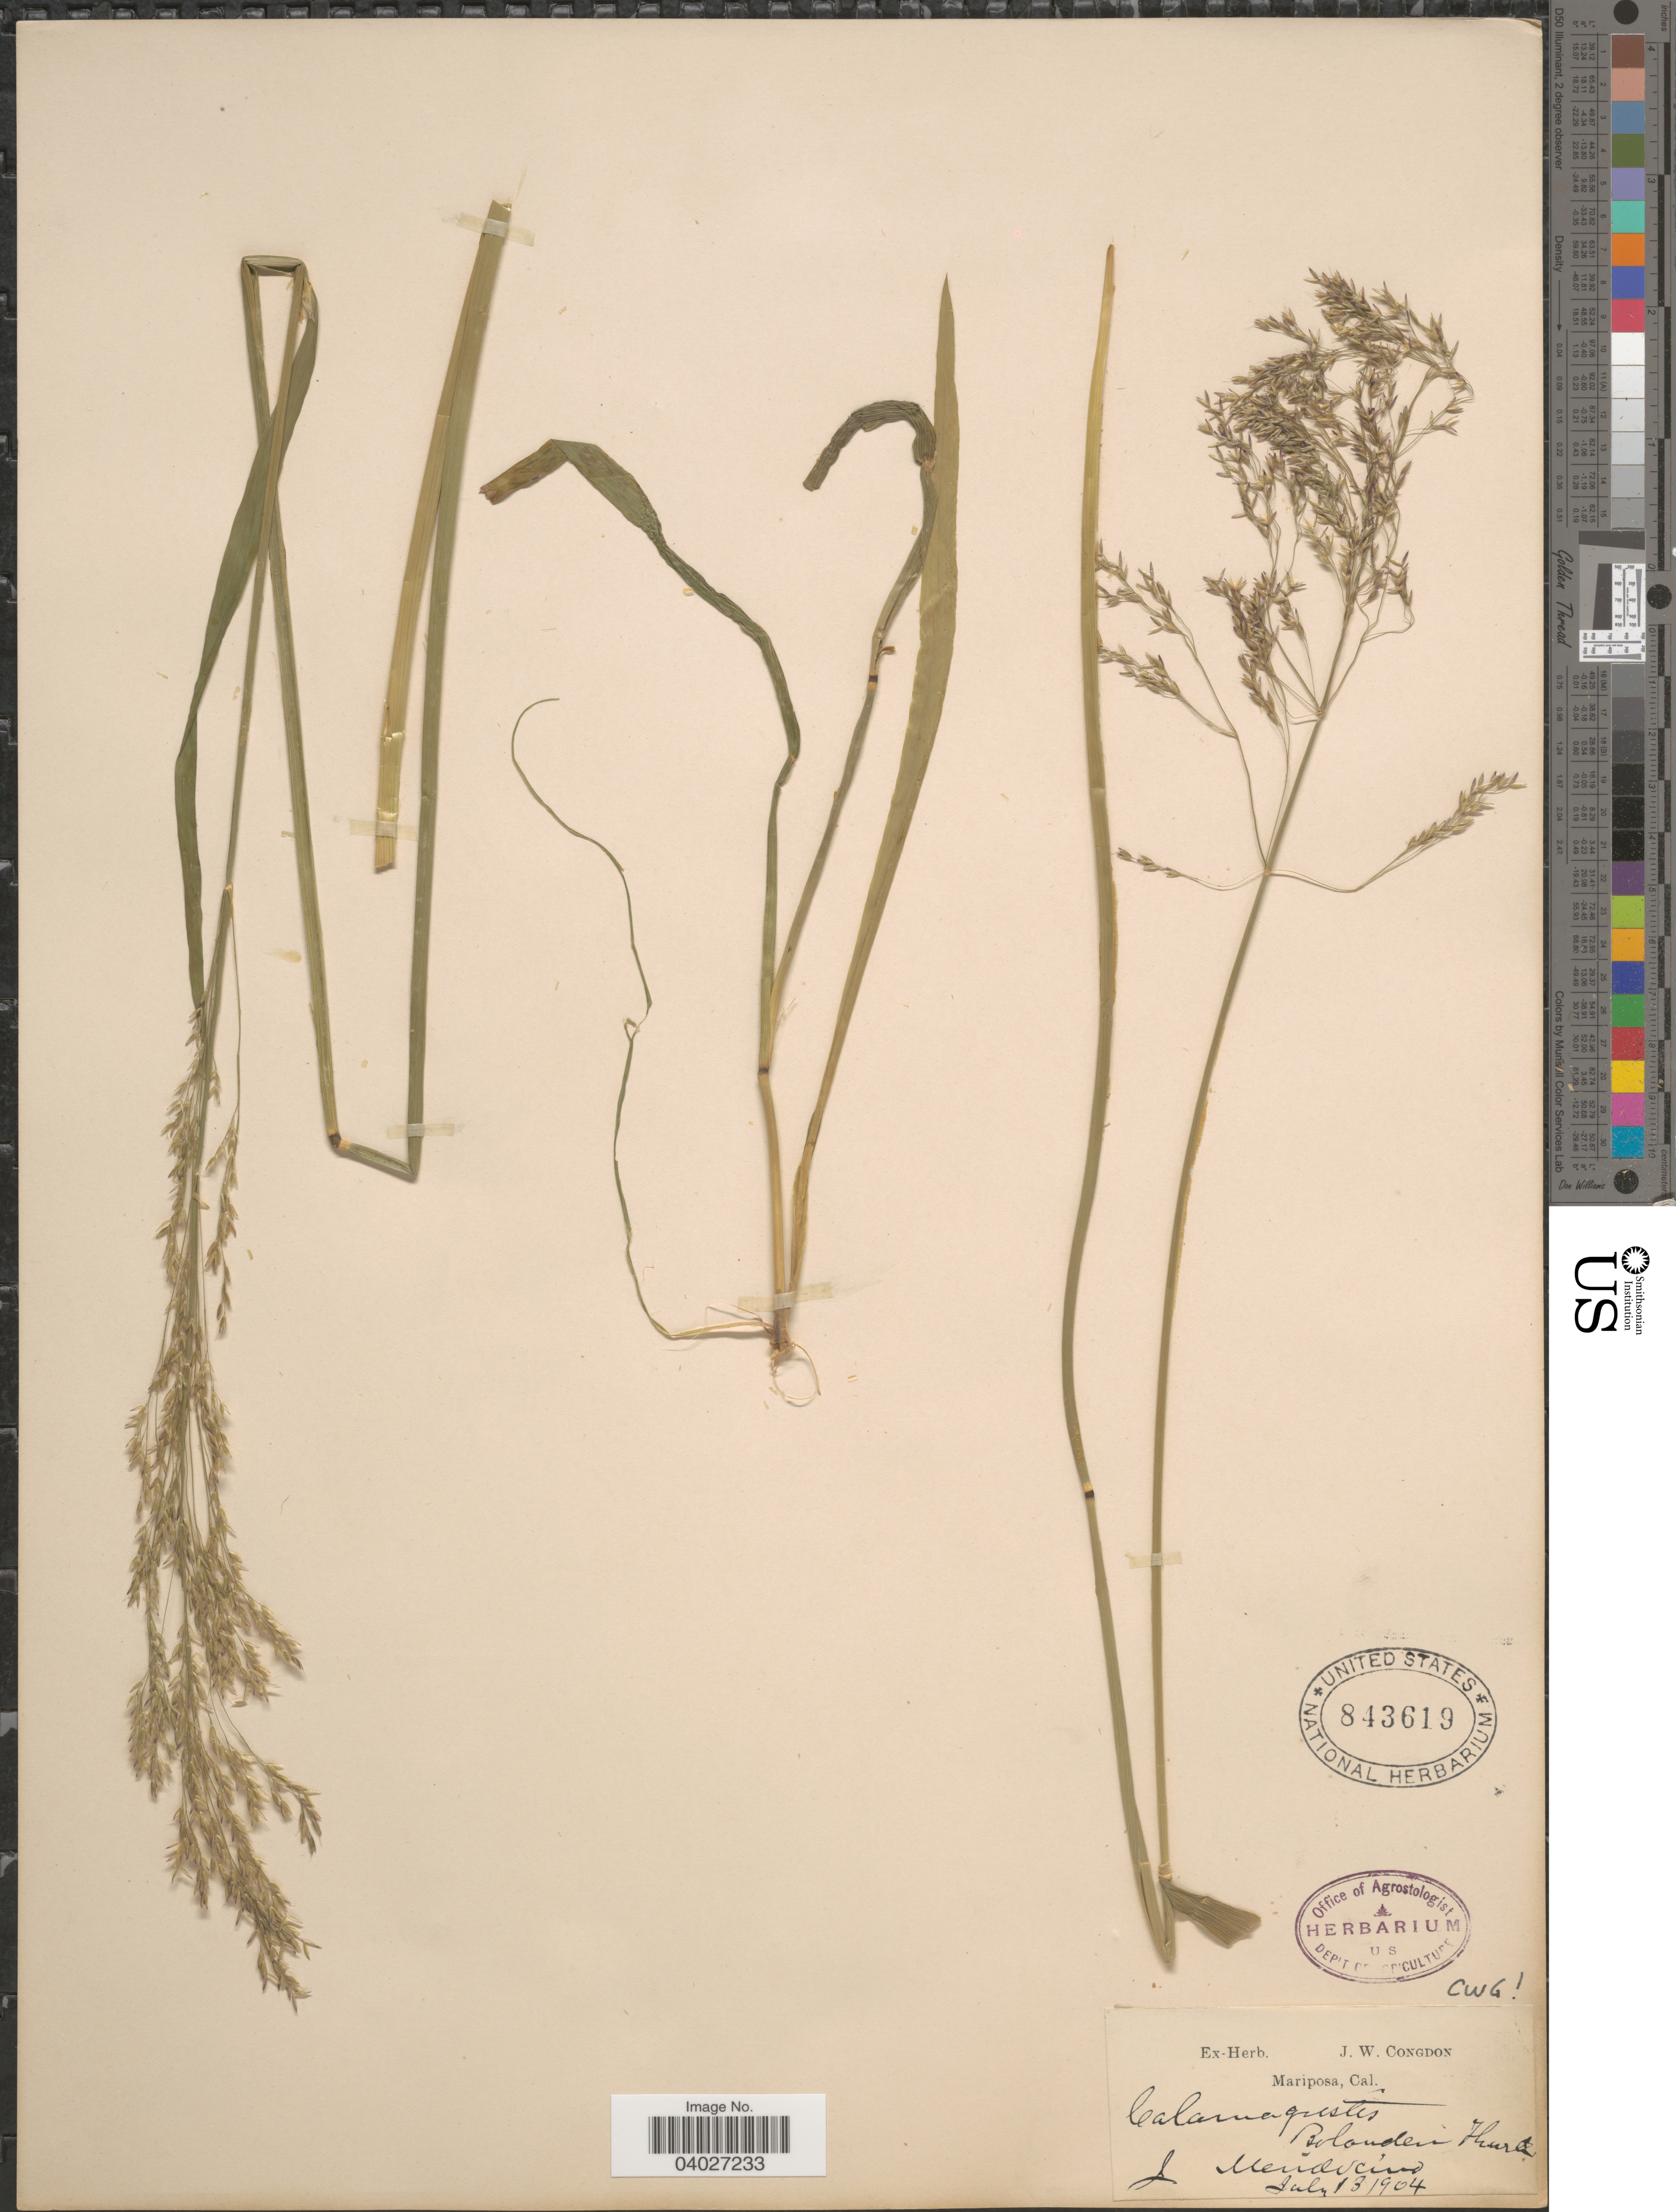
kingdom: Plantae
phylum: Tracheophyta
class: Liliopsida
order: Poales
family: Poaceae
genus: Calamagrostis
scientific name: Calamagrostis bolanderi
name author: Thurb.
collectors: ex herb. J. W. Congdon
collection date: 1904-07-13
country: United States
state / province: California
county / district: Mendocino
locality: Mendocino.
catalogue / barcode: US 843619